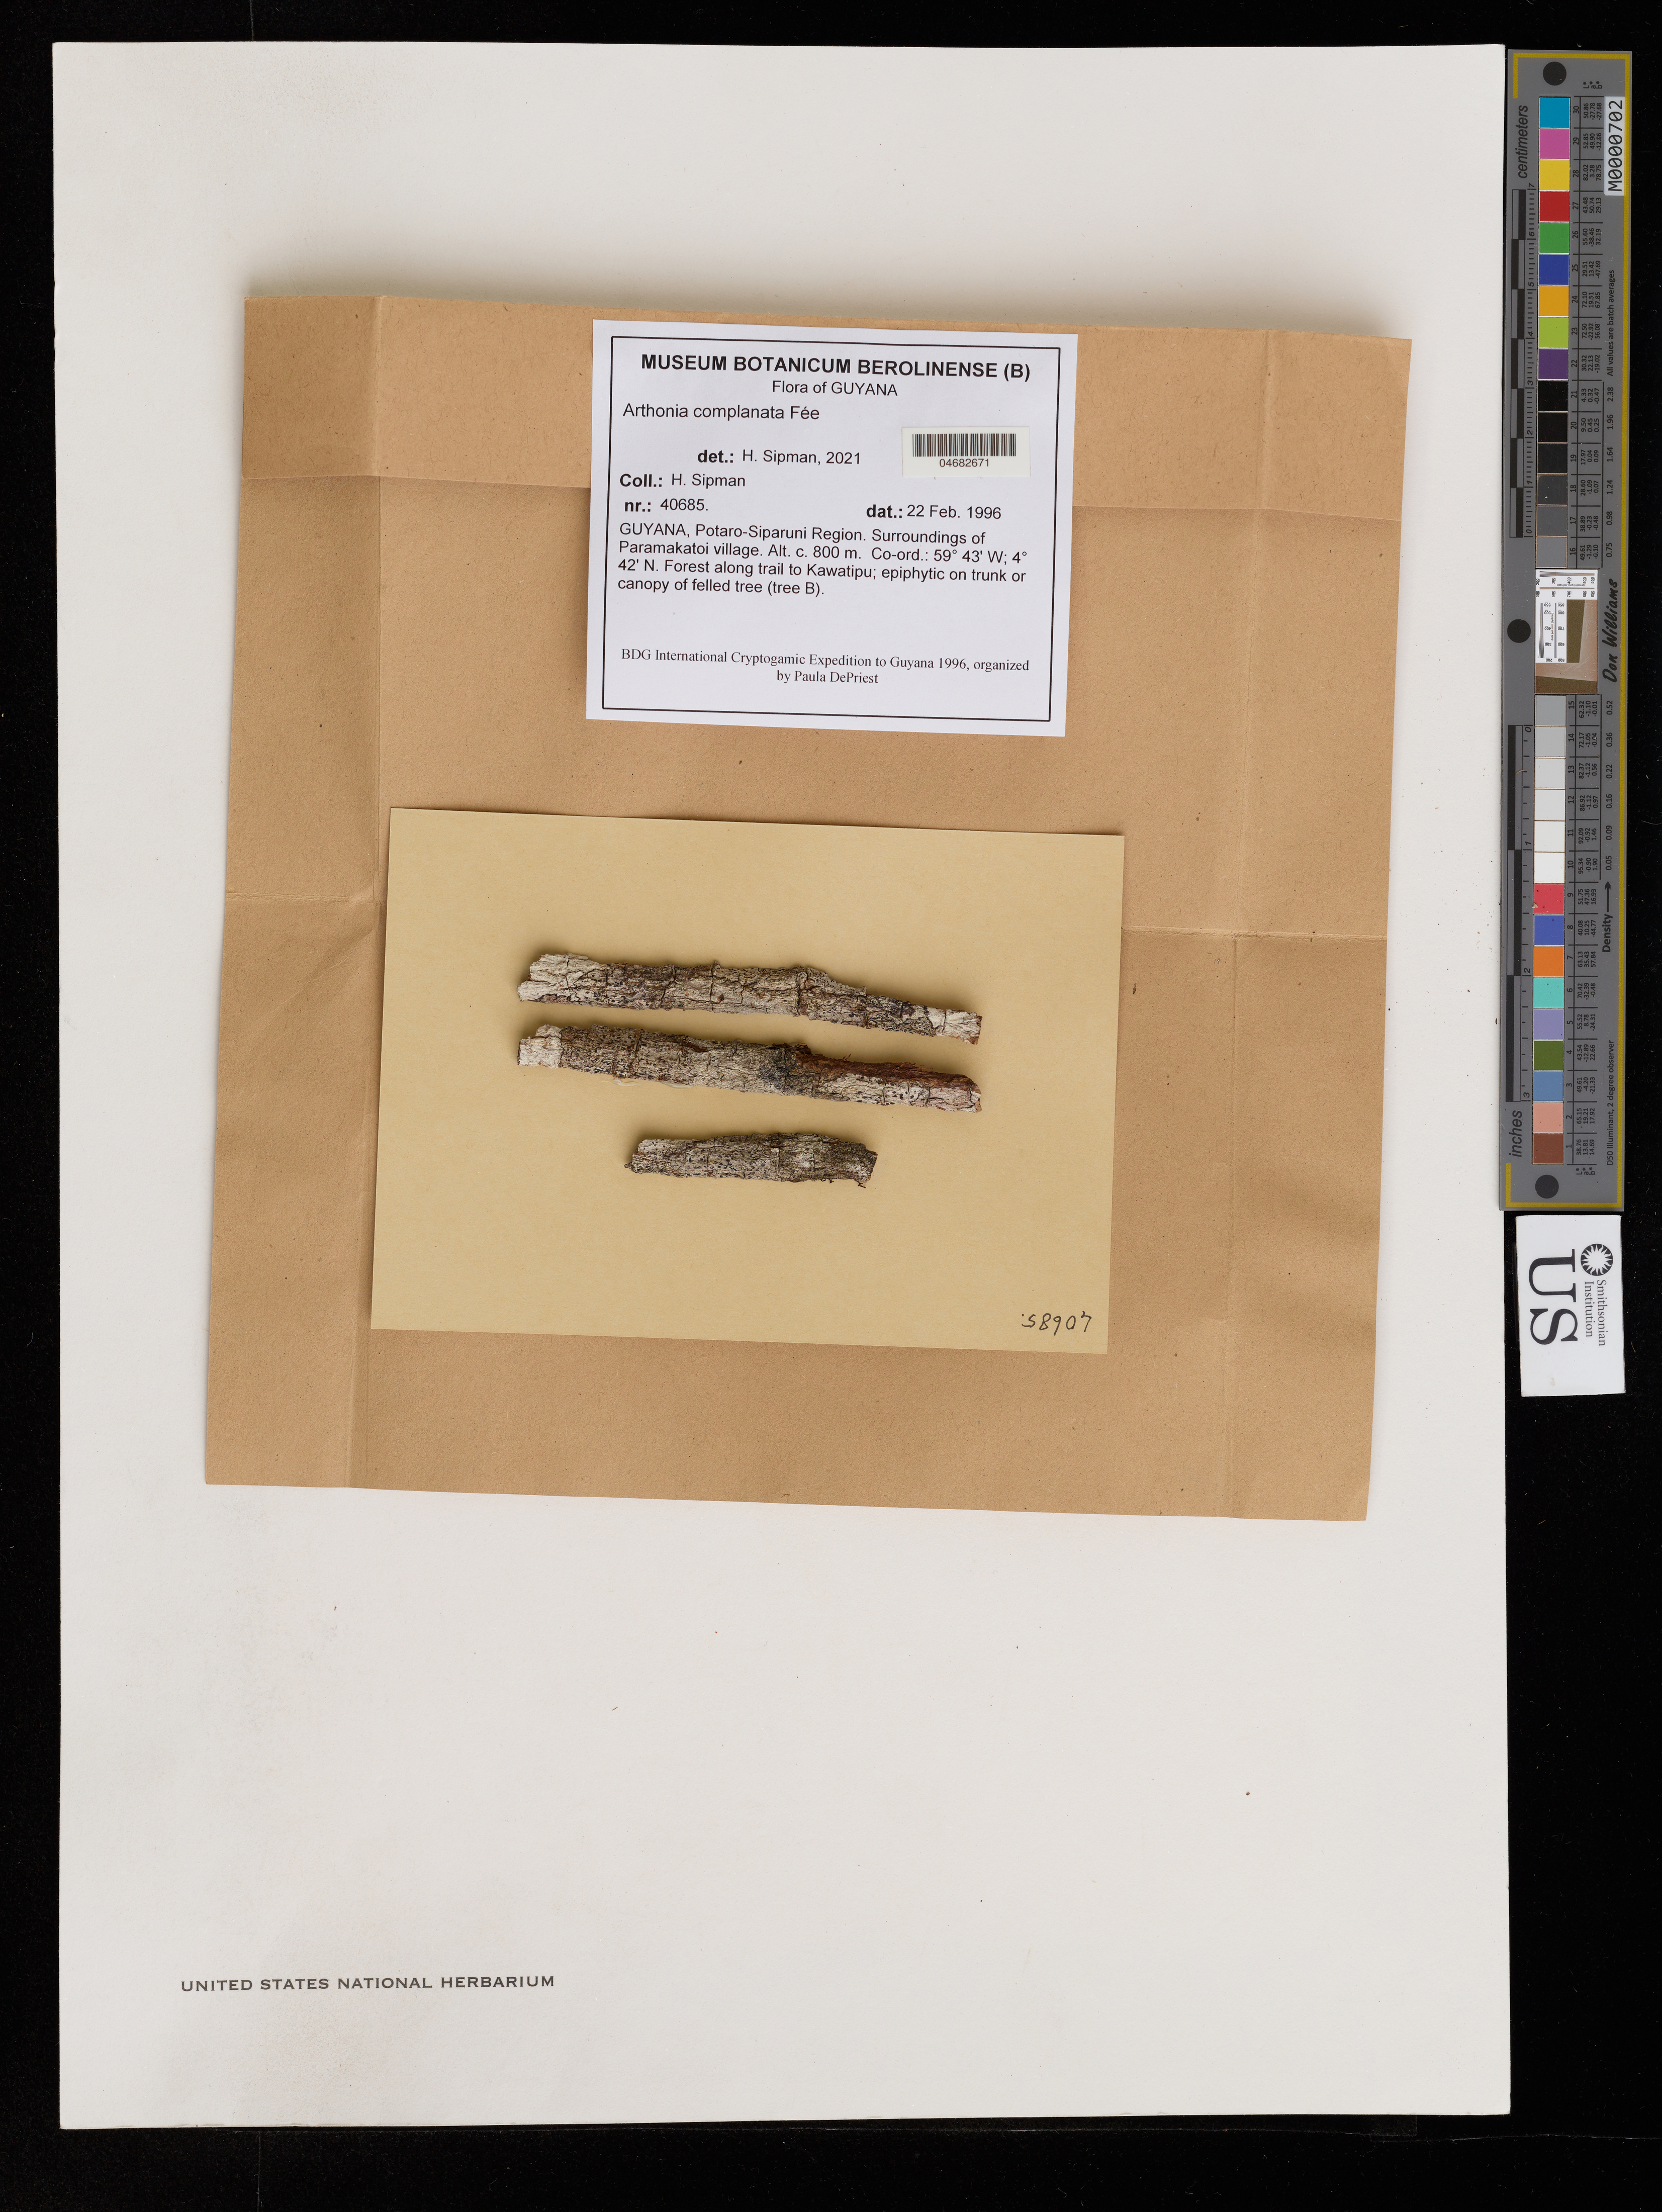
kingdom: Fungi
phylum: Ascomycota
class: Arthoniomycetes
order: Arthoniales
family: Arthoniaceae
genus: Arthonia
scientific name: Arthonia complanata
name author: Fée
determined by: Sipman, H.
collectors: H. Sipman et al.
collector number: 40685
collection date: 1996-02-22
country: Guyana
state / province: Potaro-Siparuni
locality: Paramakatoi Village, surroundings. Forest trail to Kawatipu.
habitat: Forest along trail. On trunk or canopy of felled tree (tree B)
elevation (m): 800